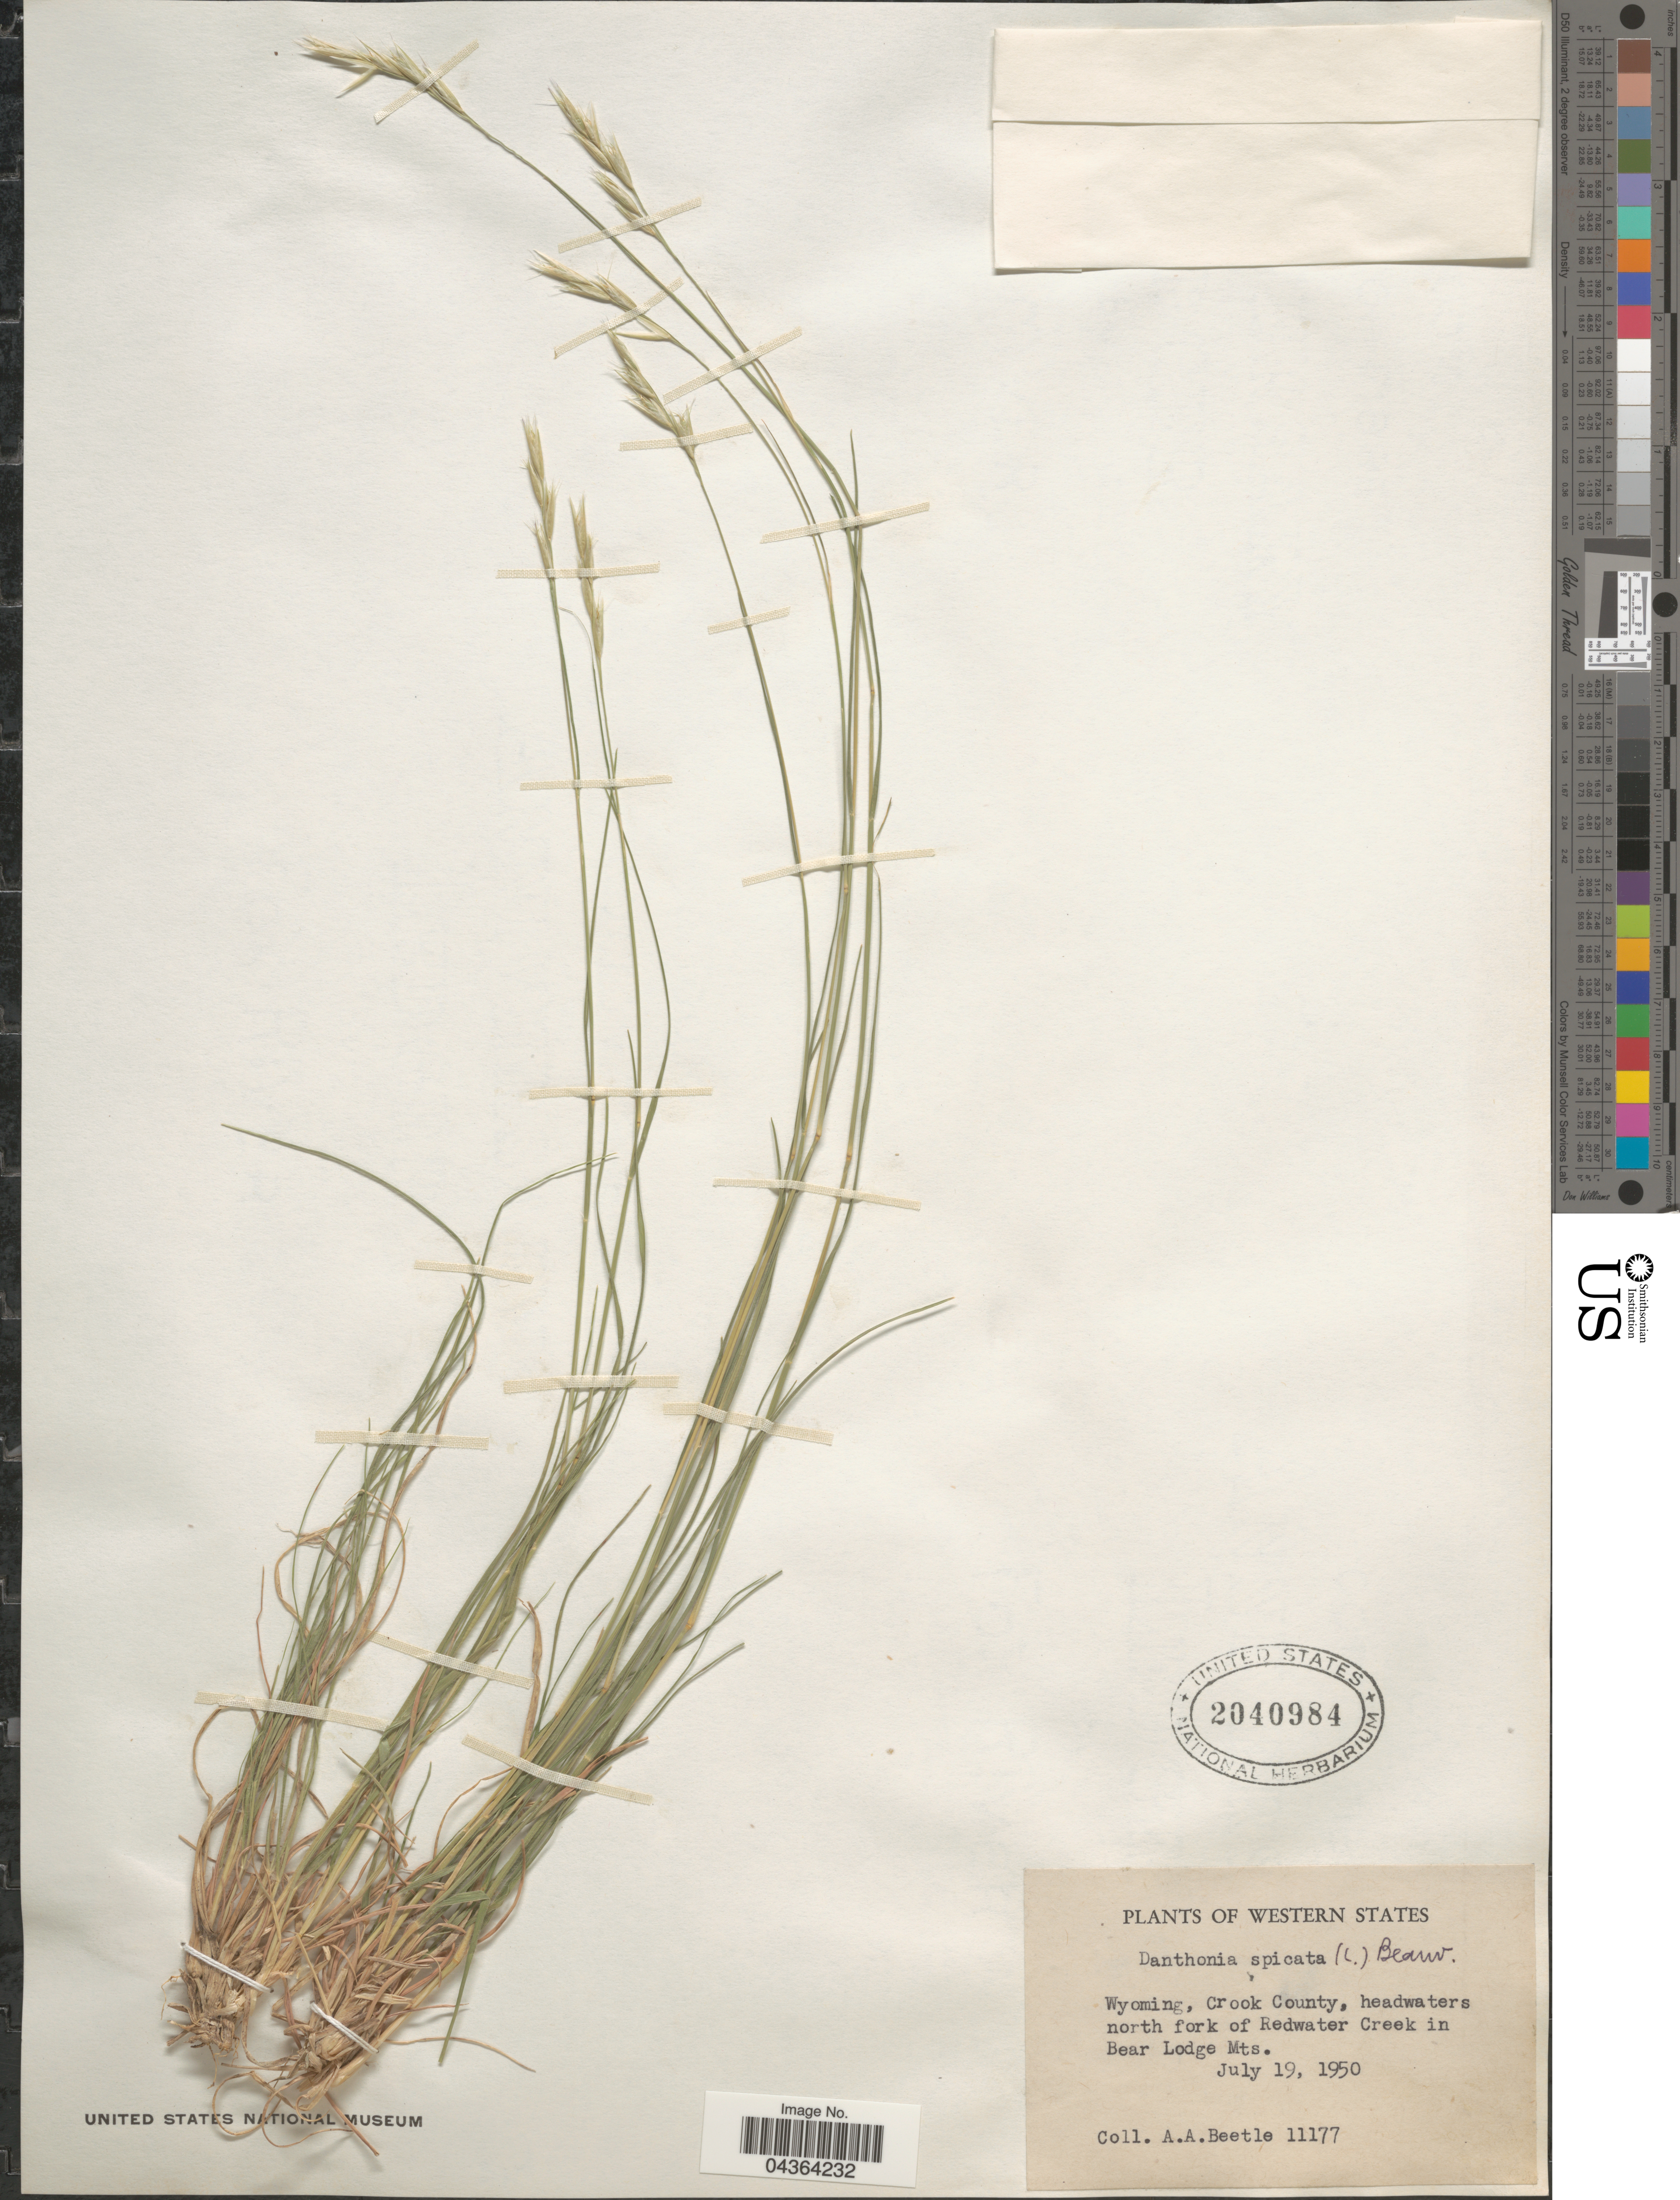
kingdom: Plantae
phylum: Tracheophyta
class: Liliopsida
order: Poales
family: Poaceae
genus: Danthonia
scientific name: Danthonia spicata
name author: (L.) P. Beauv. ex Roem. & Schult.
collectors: A. A. Beetle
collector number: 11177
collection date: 1950-07-19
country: United States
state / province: Wyoming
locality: Western States. Crook County, headwaters north fork of Redwater Creek in Bear Lodge Mts.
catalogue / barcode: US 2040984